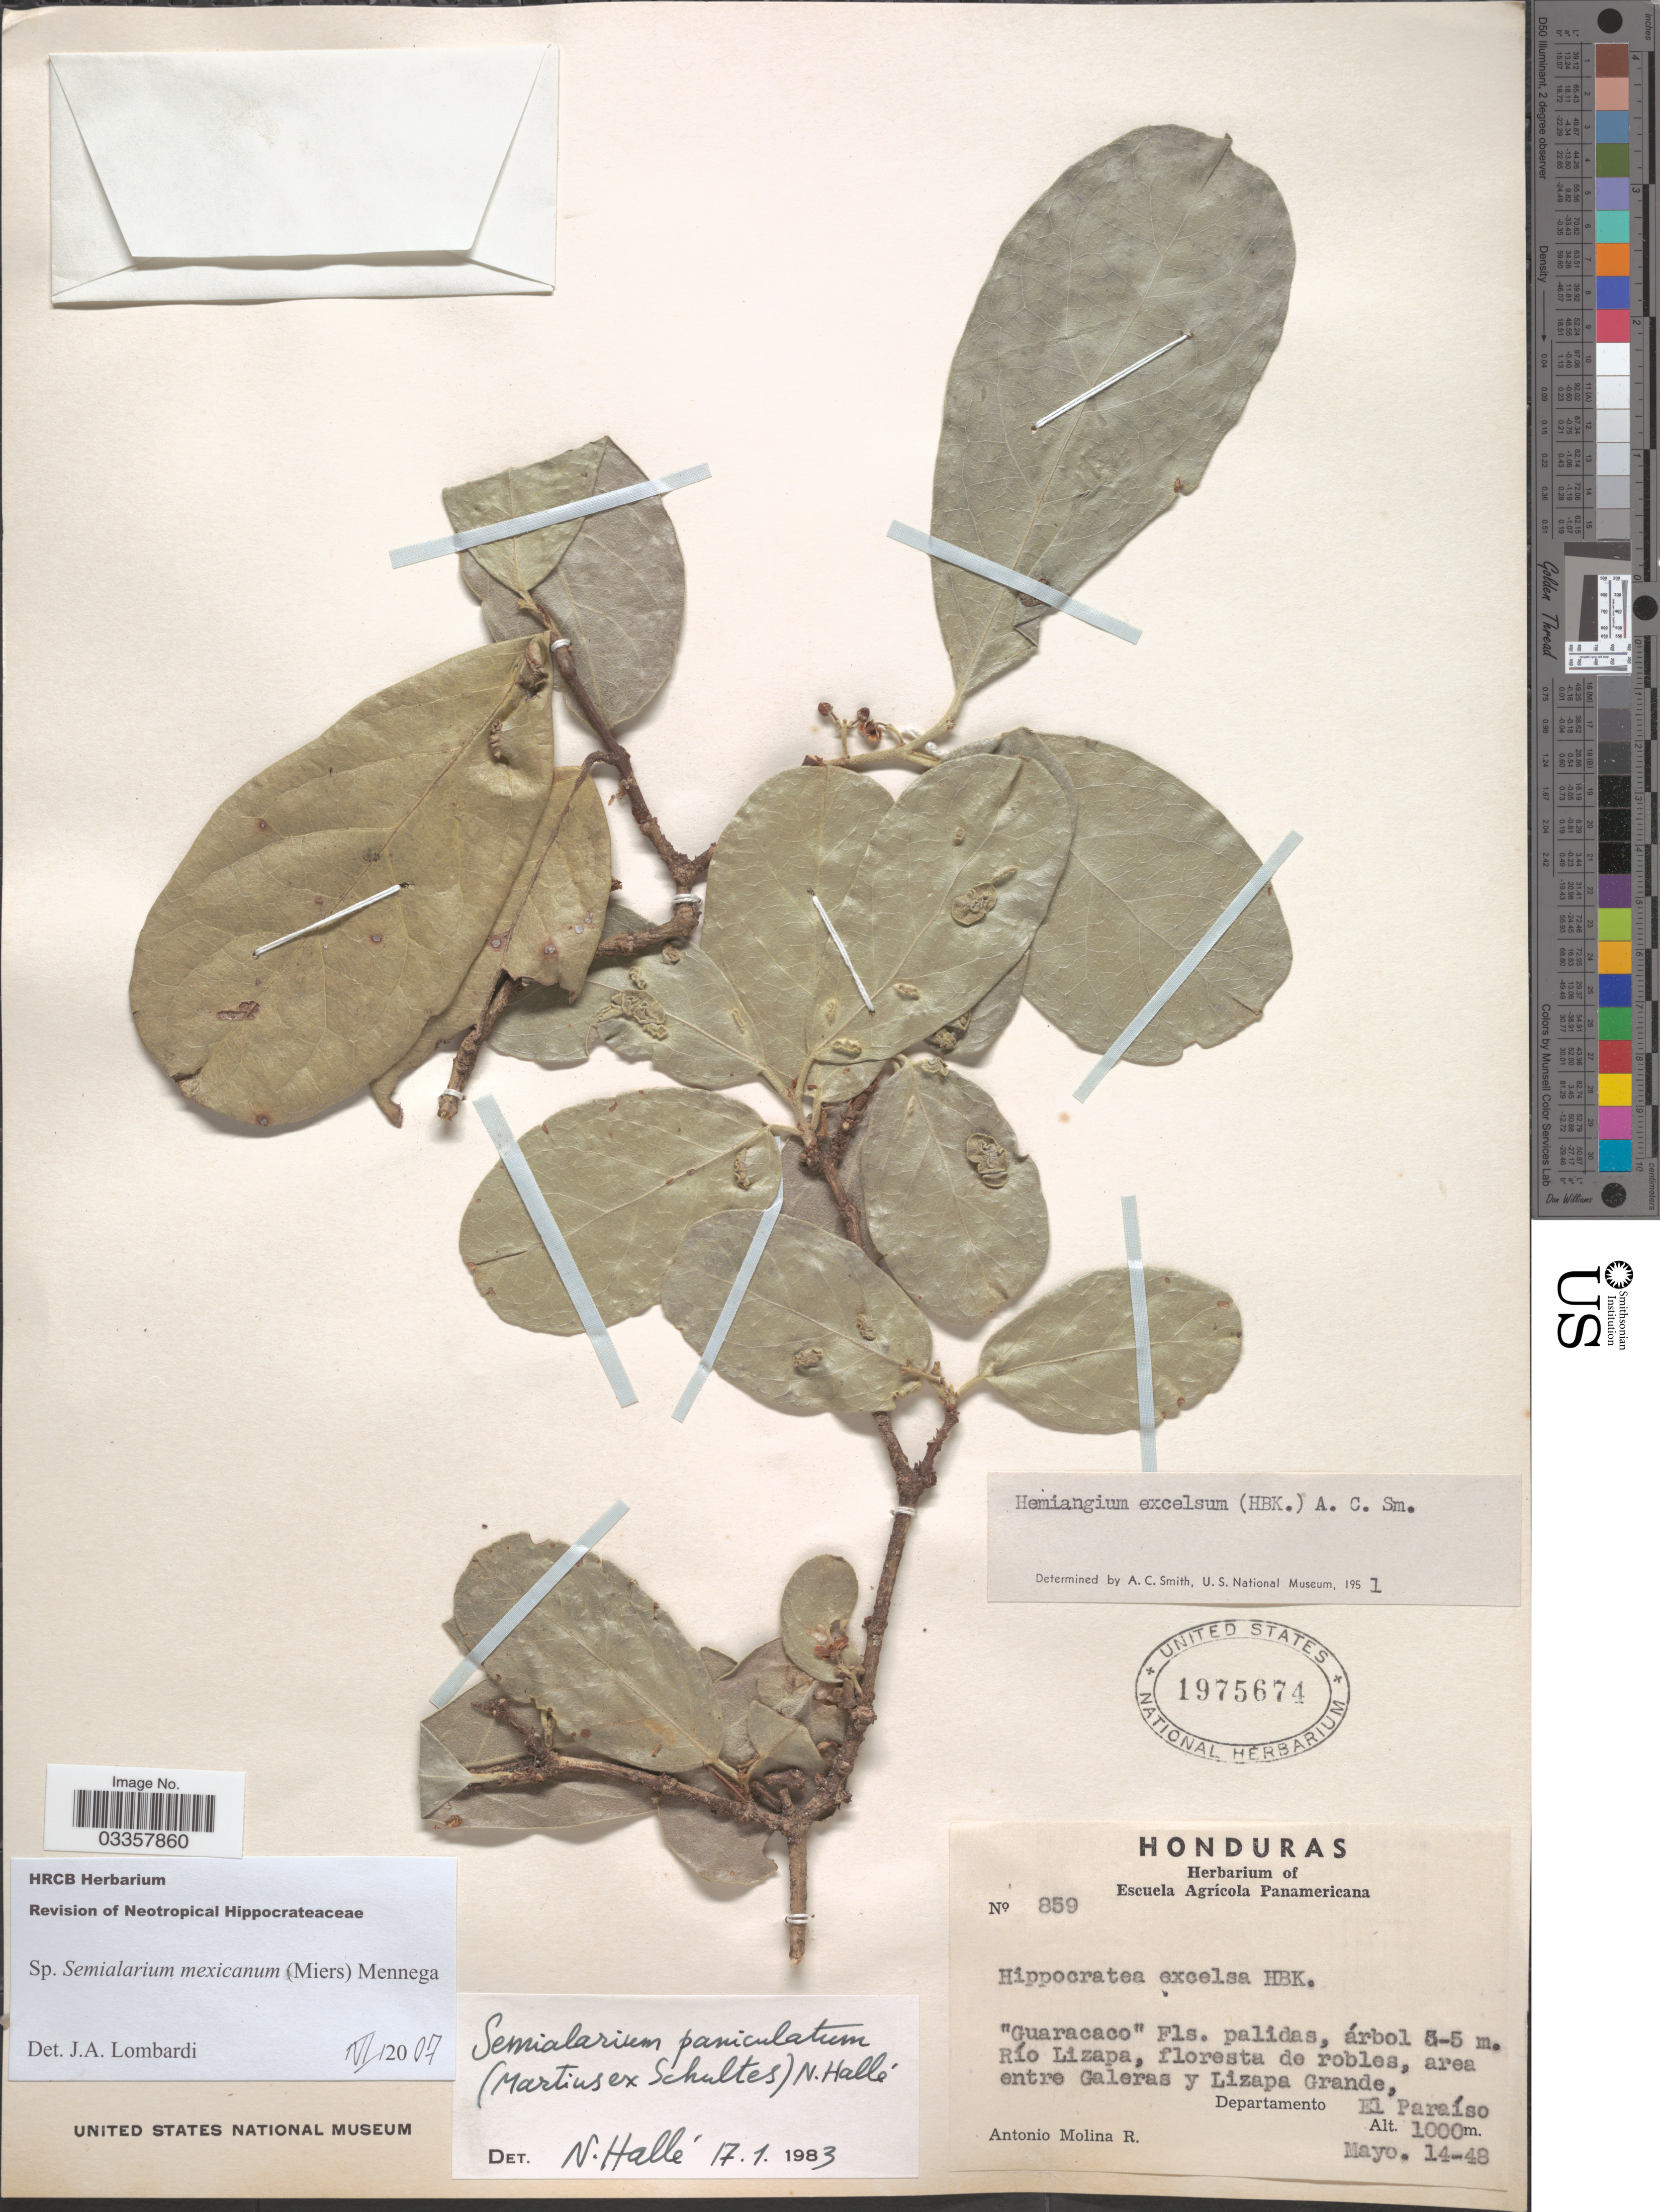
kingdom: Plantae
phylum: Tracheophyta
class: Magnoliopsida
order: Celastrales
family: Celastraceae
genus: Semialarium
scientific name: Semialarium mexicanum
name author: (Miers) Mennega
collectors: A. Molina R.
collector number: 859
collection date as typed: Transcribed d/m/y: 14/5/48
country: Honduras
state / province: El Paraíso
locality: Río Lizapa, floresta de robles, area entre Galeras y Lizapa Grande, Departamento El Paraíso.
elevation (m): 1000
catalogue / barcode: US 1975674